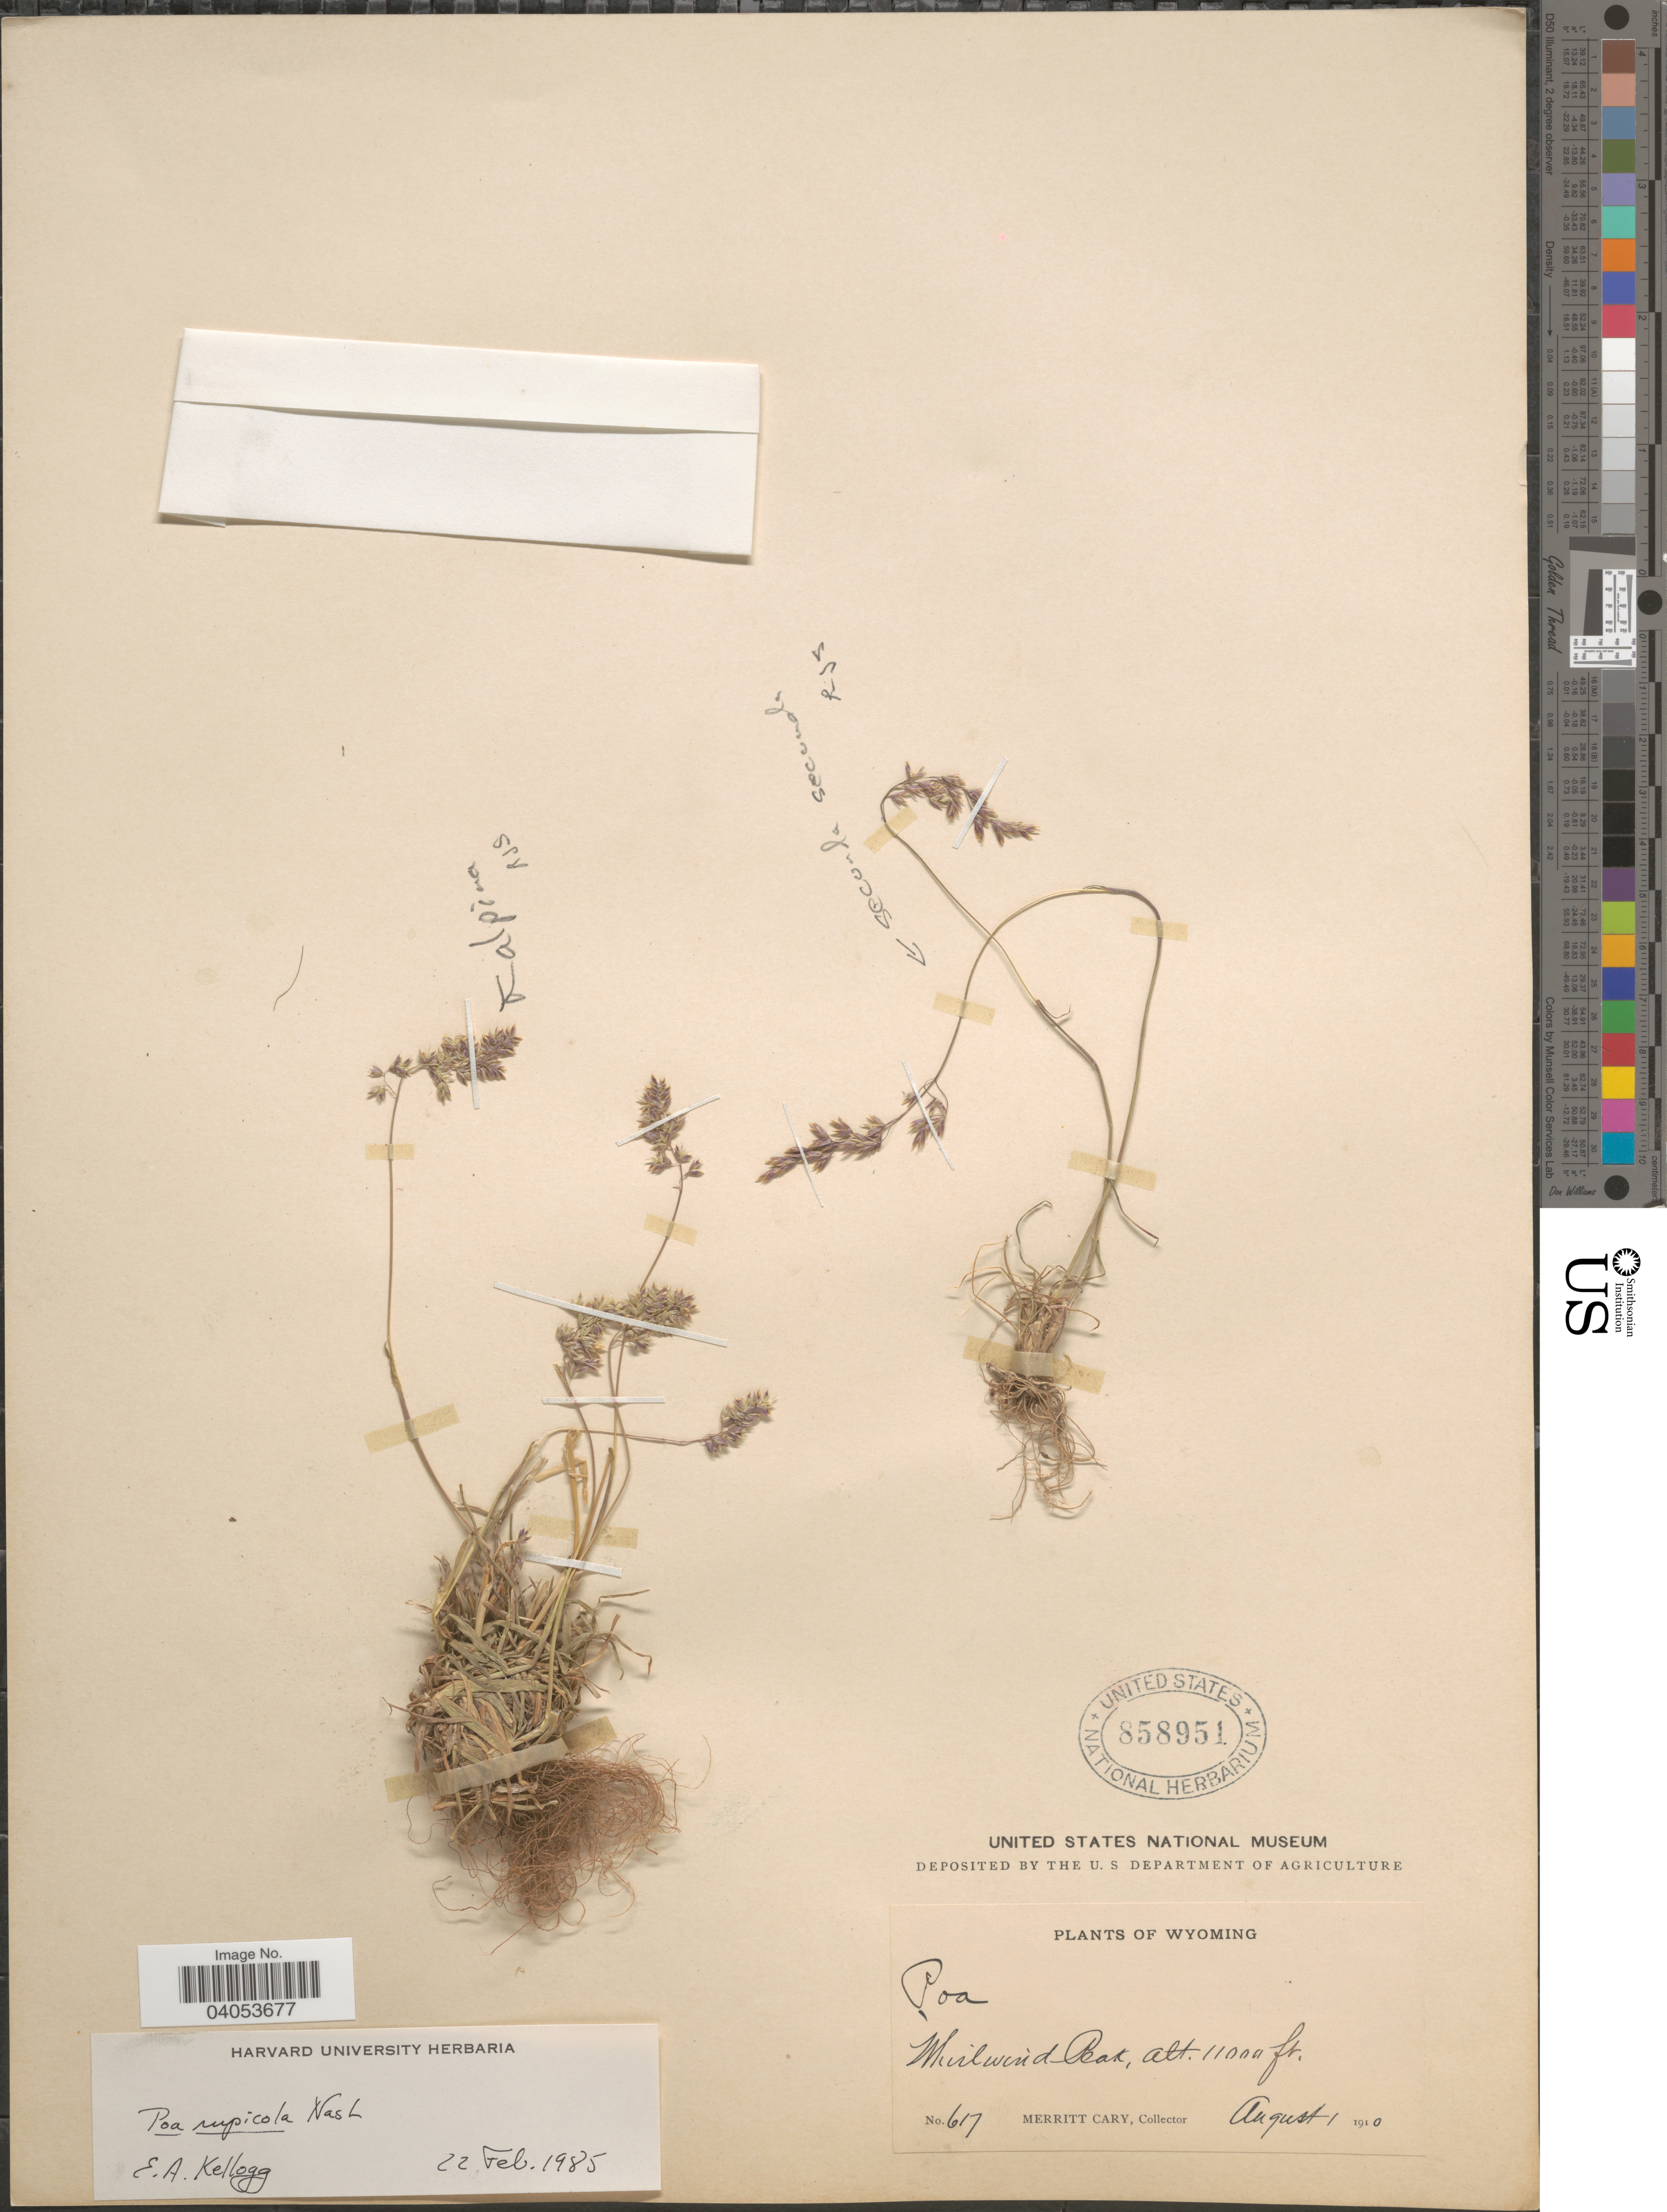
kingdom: Plantae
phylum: Tracheophyta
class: Liliopsida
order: Poales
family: Poaceae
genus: Poa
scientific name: Poa alpina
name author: L.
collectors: M. Cary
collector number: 617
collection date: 1910-08-01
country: United States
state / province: Wyoming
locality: Whirlwind Peak.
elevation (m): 3353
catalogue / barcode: US 858951